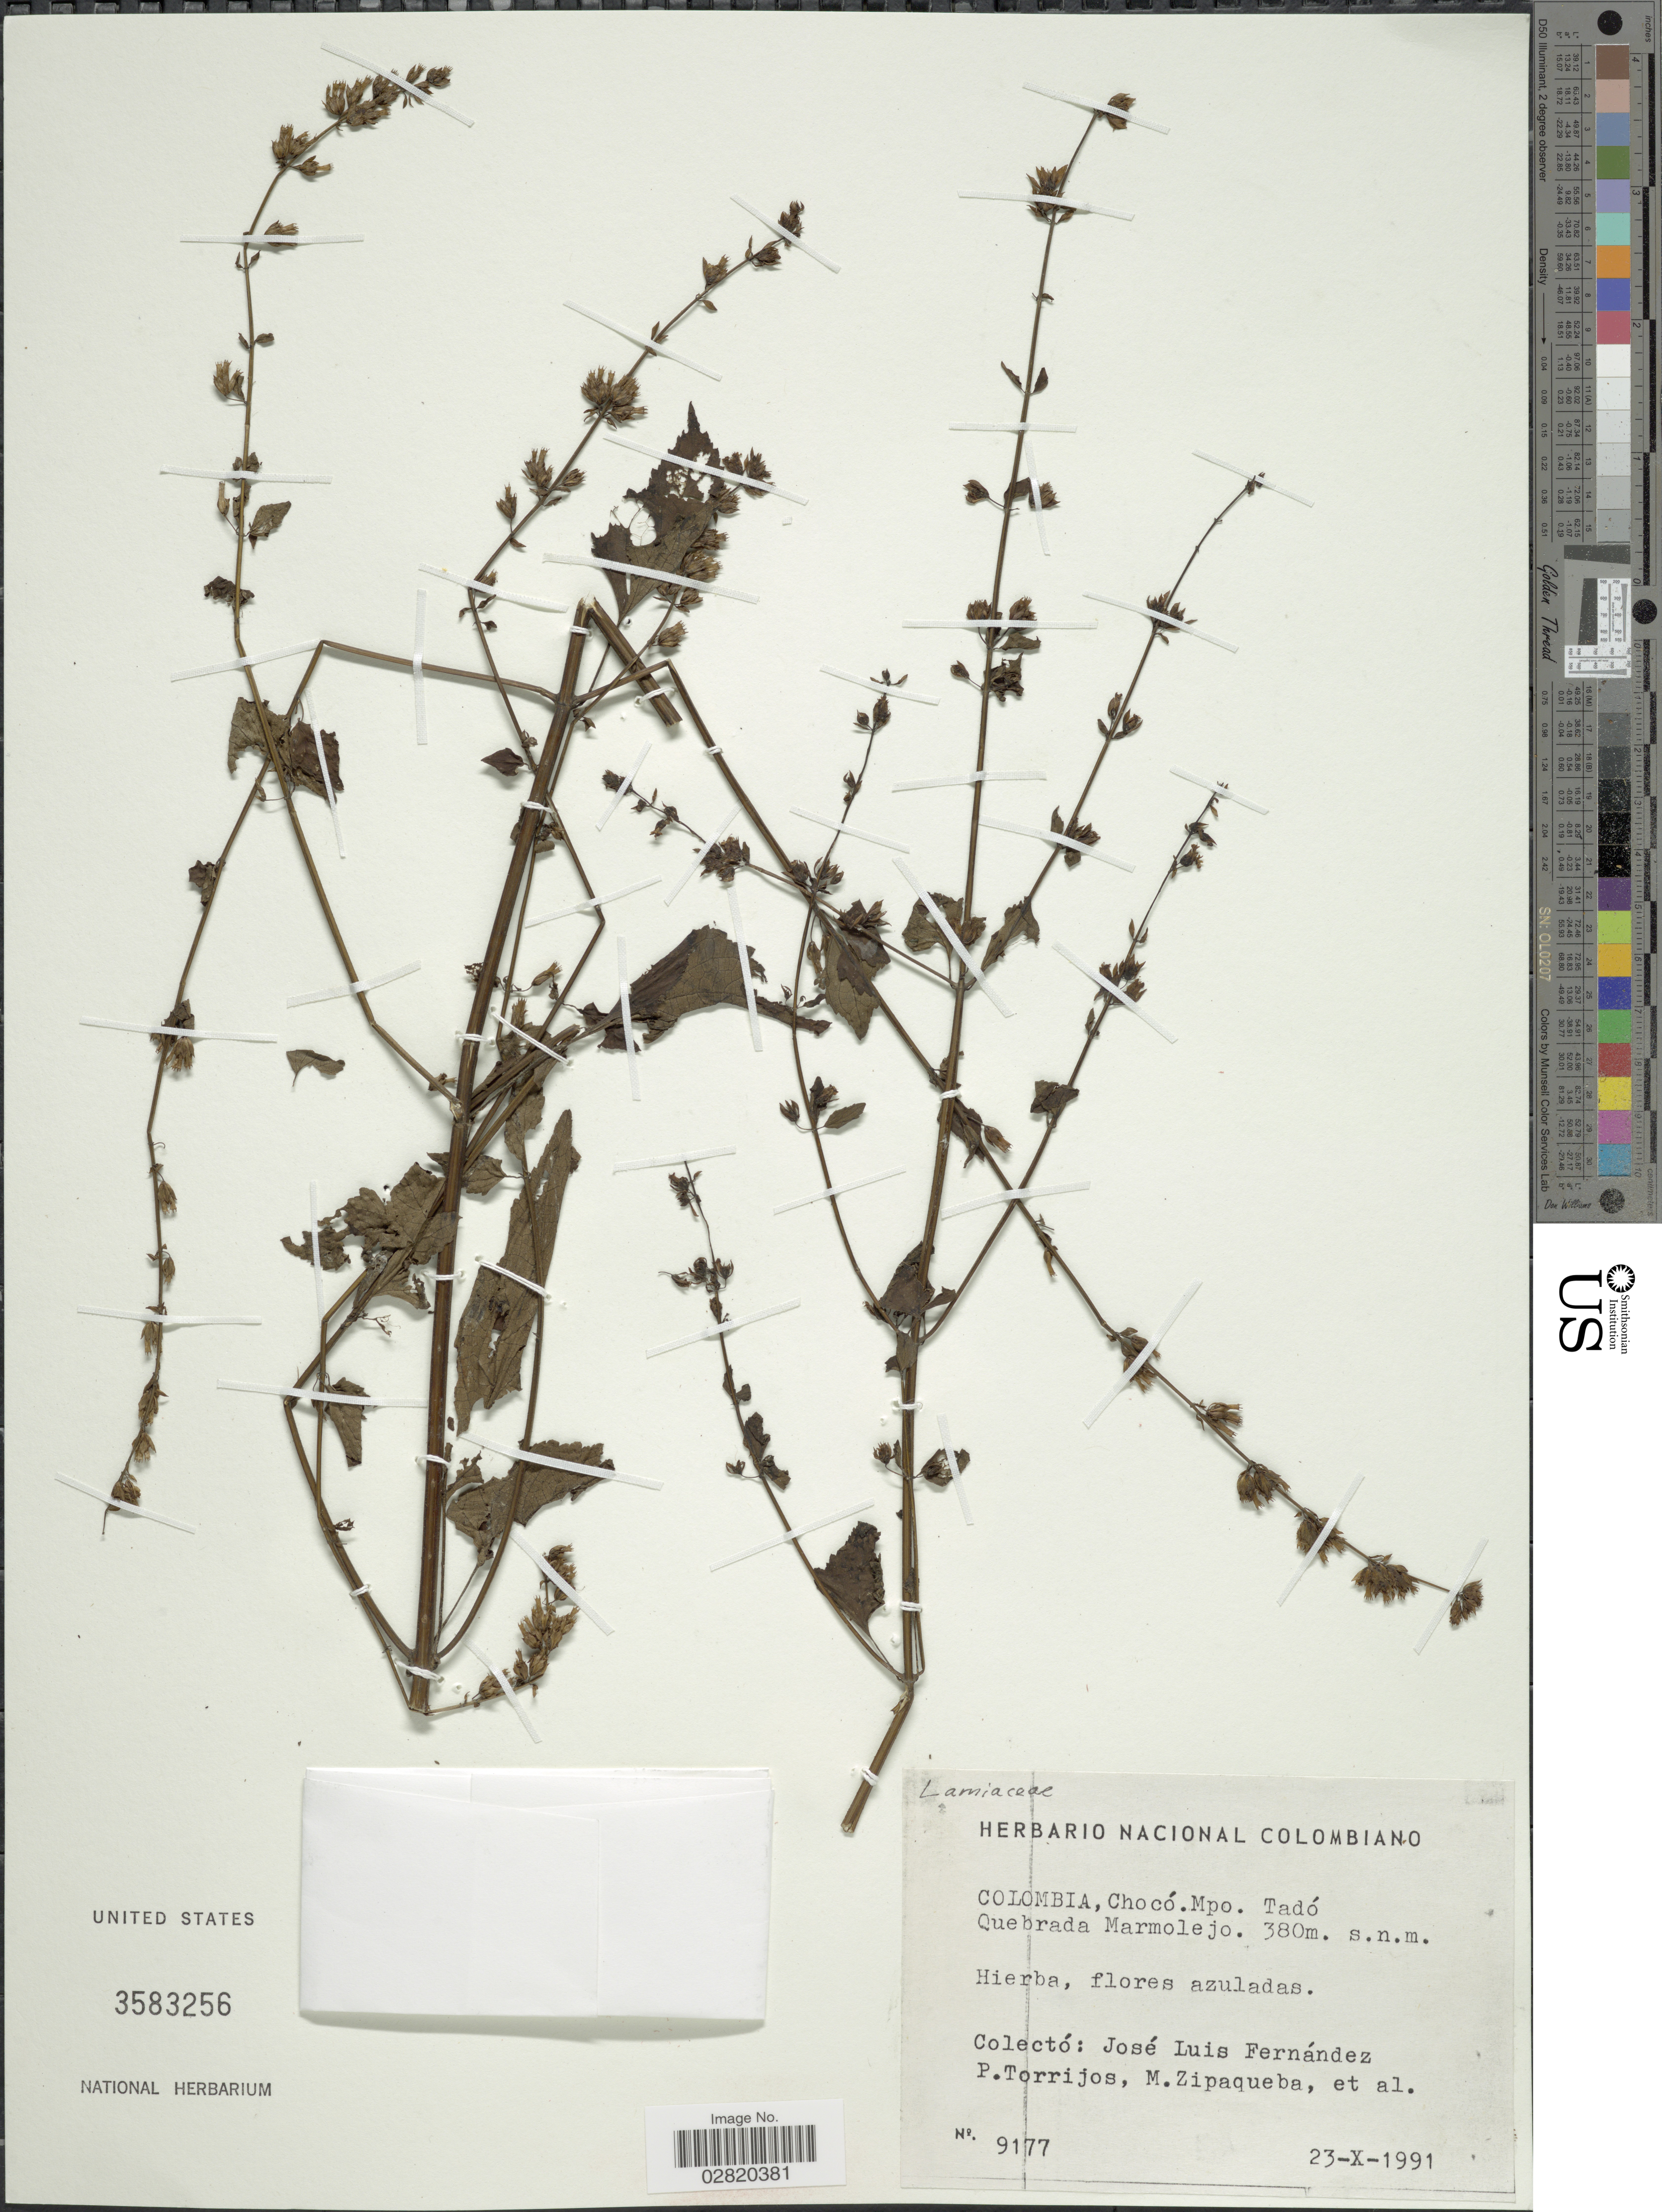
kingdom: Plantae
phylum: Tracheophyta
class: Magnoliopsida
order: Lamiales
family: Lamiaceae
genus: Cantinoa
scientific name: Cantinoa mutabilis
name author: (Rich.) Harley & J.F.B. Pastore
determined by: Liesner, R. L.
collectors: J. Fernandez, P. Torrijos, M. Zipaqueba & et al.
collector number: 9177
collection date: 1991-10-23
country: Colombia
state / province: Chocó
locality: Mpo. Tadó Quebrada Marmolejo.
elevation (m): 380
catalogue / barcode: US 3583256